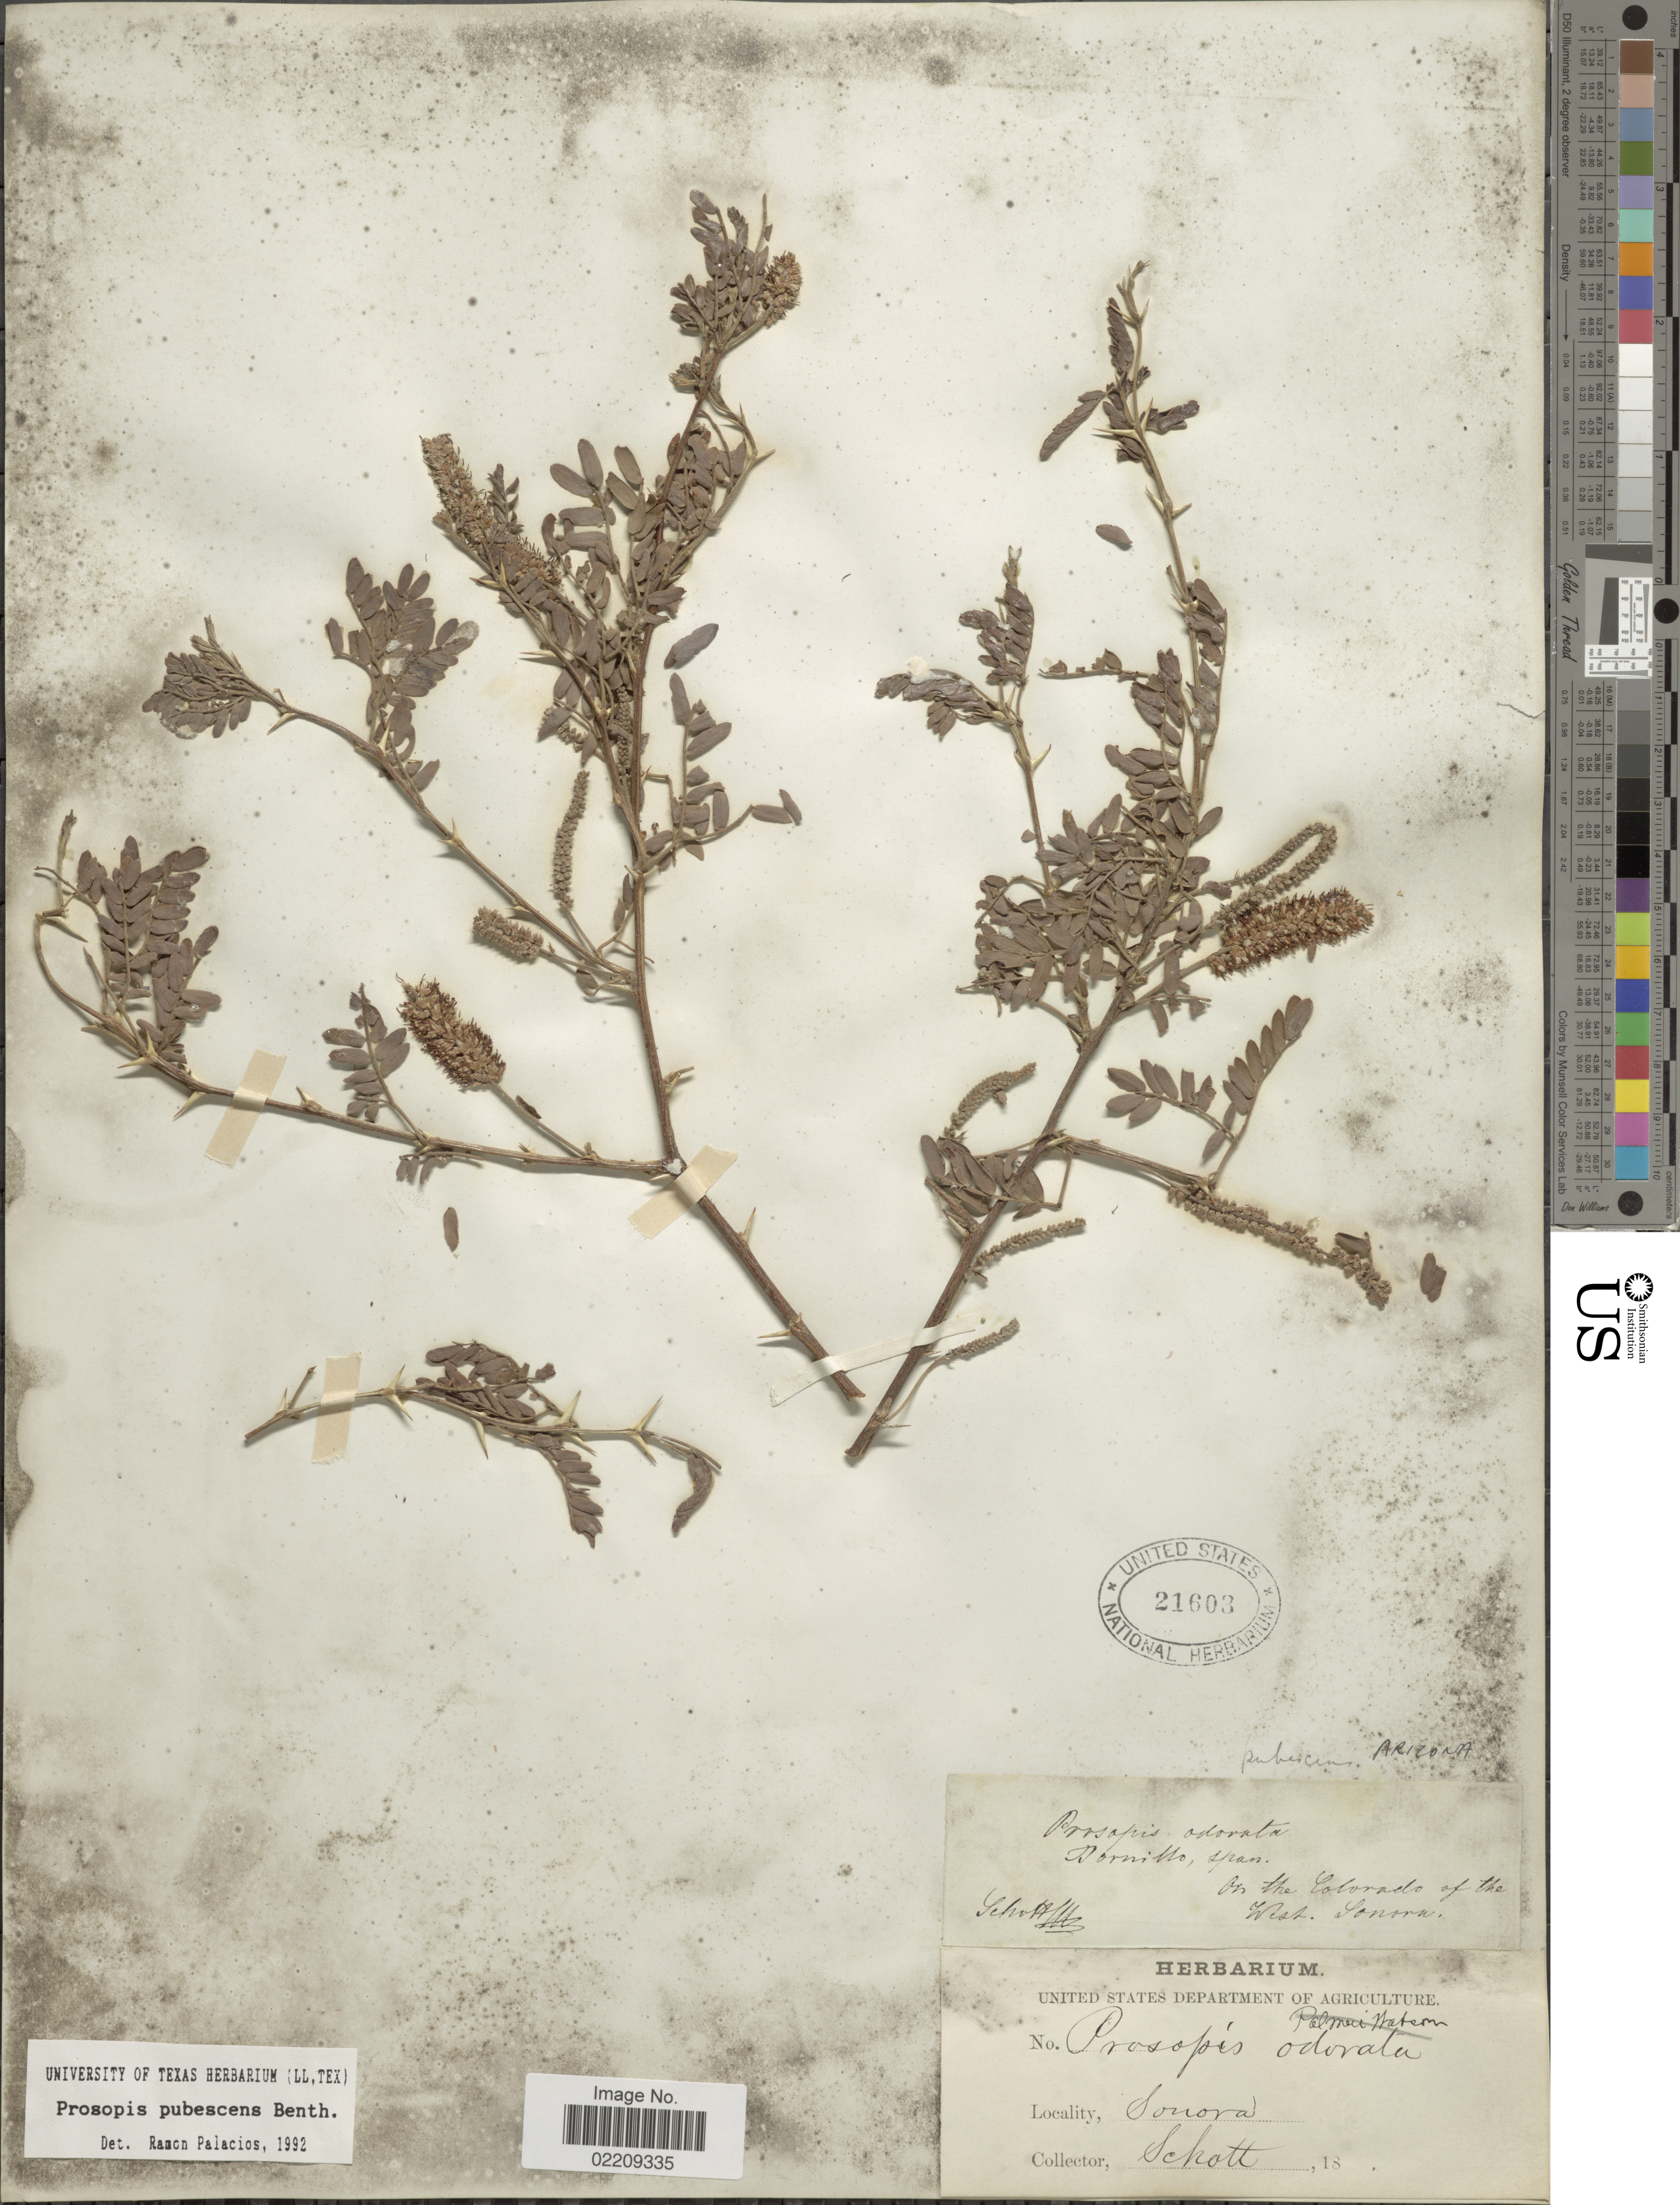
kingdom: Plantae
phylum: Tracheophyta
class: Magnoliopsida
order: Fabales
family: Fabaceae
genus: Strombocarpa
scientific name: Strombocarpa pubescens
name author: (Benth.) A. Gray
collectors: Schott, --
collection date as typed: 18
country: Mexico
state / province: Sonora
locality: On the Colorado of the West. Sonora.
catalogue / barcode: US 21603